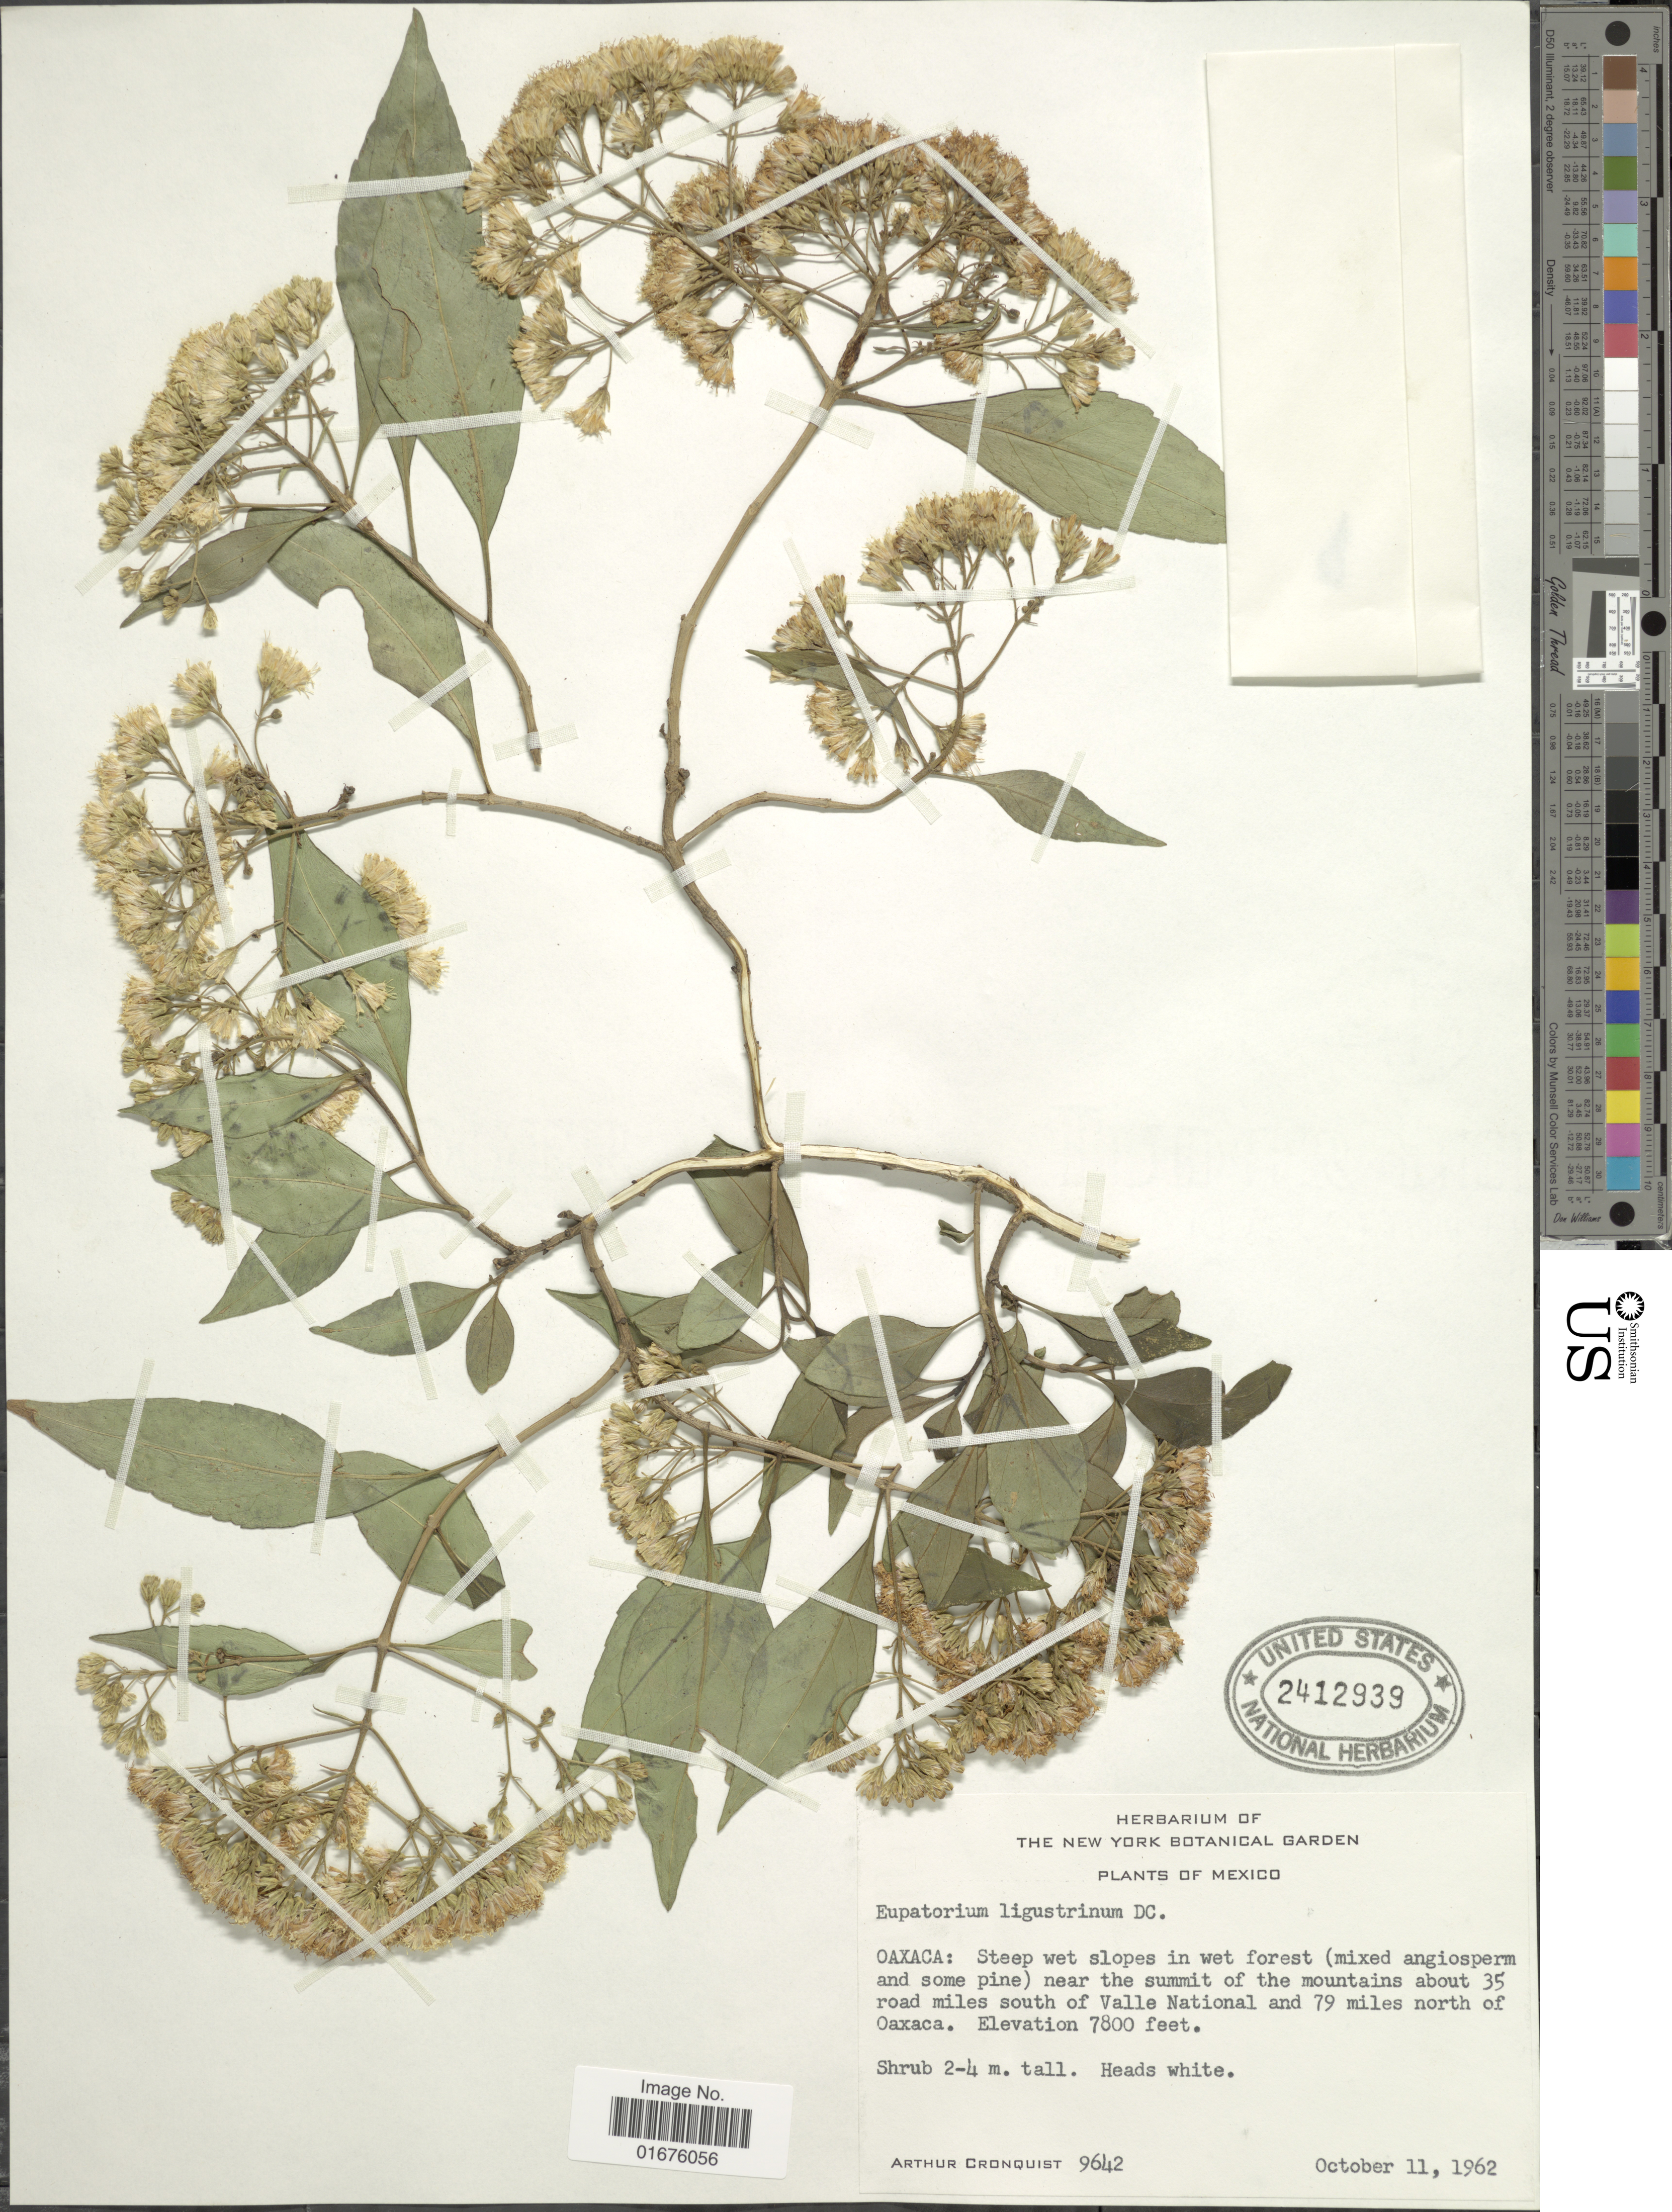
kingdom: Plantae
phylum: Tracheophyta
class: Magnoliopsida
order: Asterales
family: Asteraceae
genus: Ageratina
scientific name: Ageratina ligustrina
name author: (DC.) R.M. King & H. Rob.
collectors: A. J. Cronquist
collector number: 9642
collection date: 1962-10-11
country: Mexico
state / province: Oaxaca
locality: Steep wet slopes in wet forest (mixed angiosperm and some pine) near the summit of the moutains about 35 road miles south of Valle National and 79 miles north of Oaxaca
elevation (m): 2377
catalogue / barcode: US 2412939